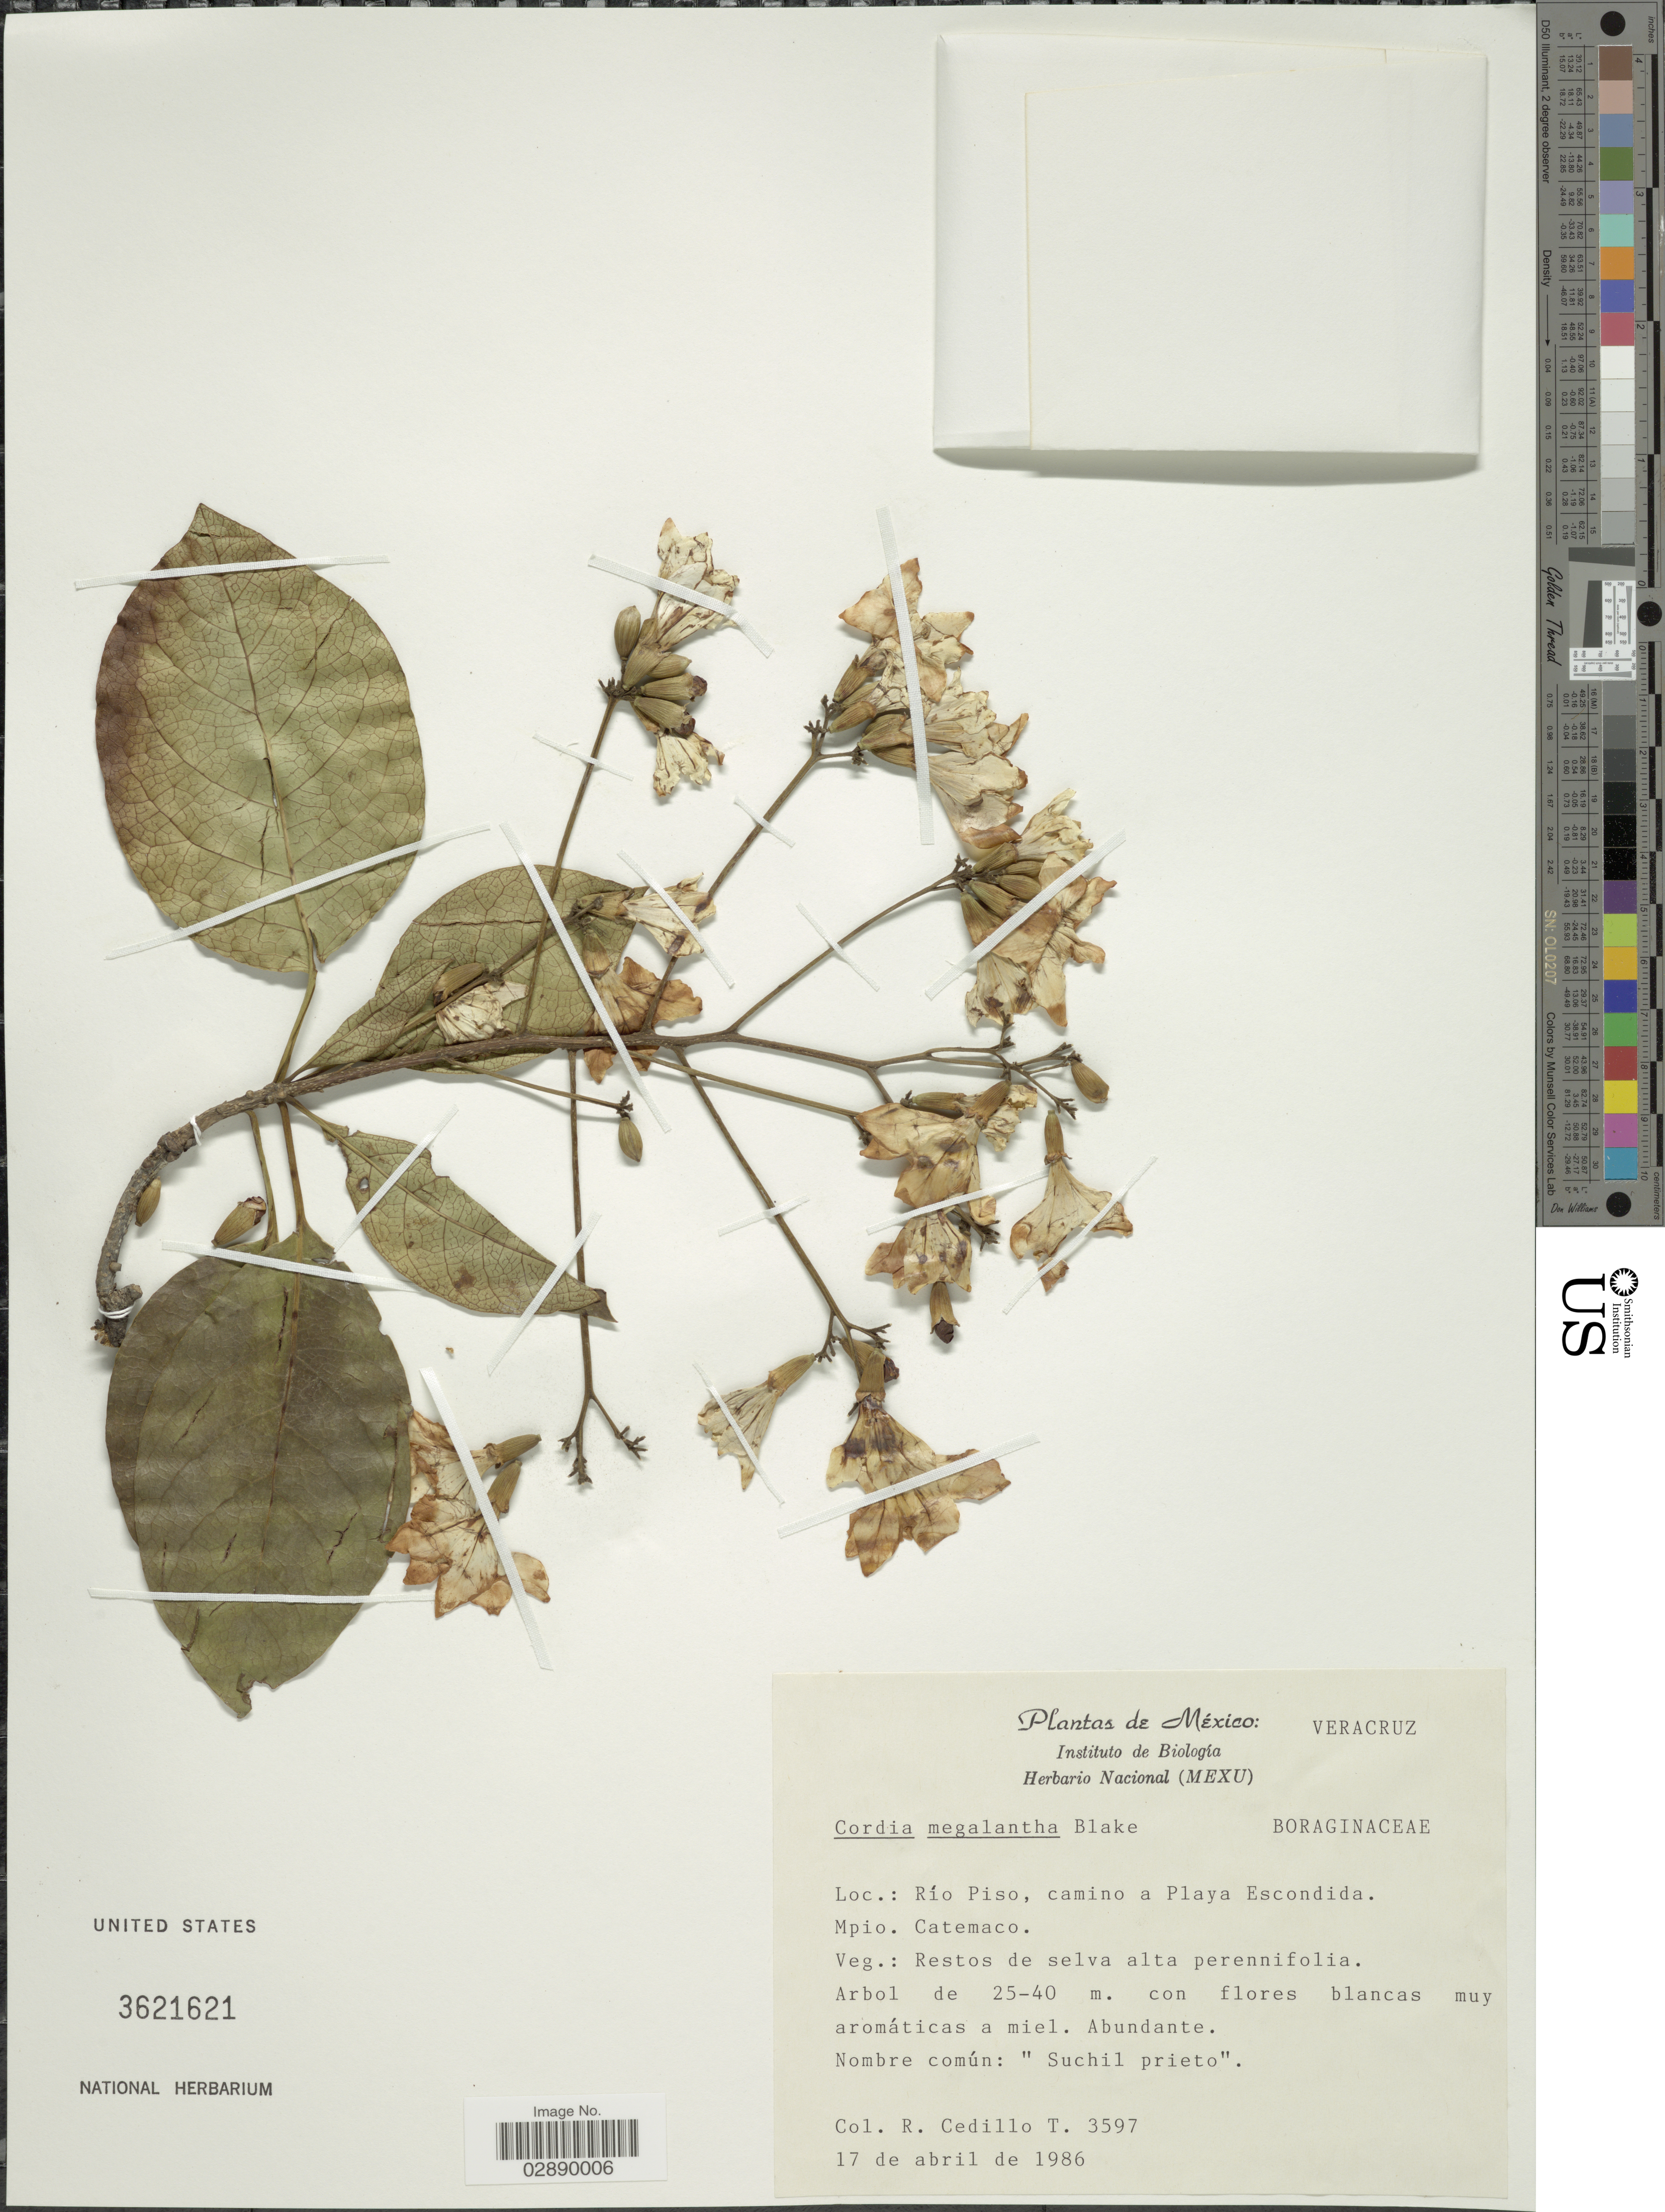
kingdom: Plantae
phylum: Tracheophyta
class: Magnoliopsida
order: Boraginales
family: Cordiaceae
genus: Cordia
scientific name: Cordia megalantha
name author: S.F. Blake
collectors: R. CedilloT.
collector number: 3597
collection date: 1986-04-17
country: Mexico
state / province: Veracruz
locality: Veracruz. Río Piso, camino a Playa Escondida. Mpio. Catemaco.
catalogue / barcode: US 3621621